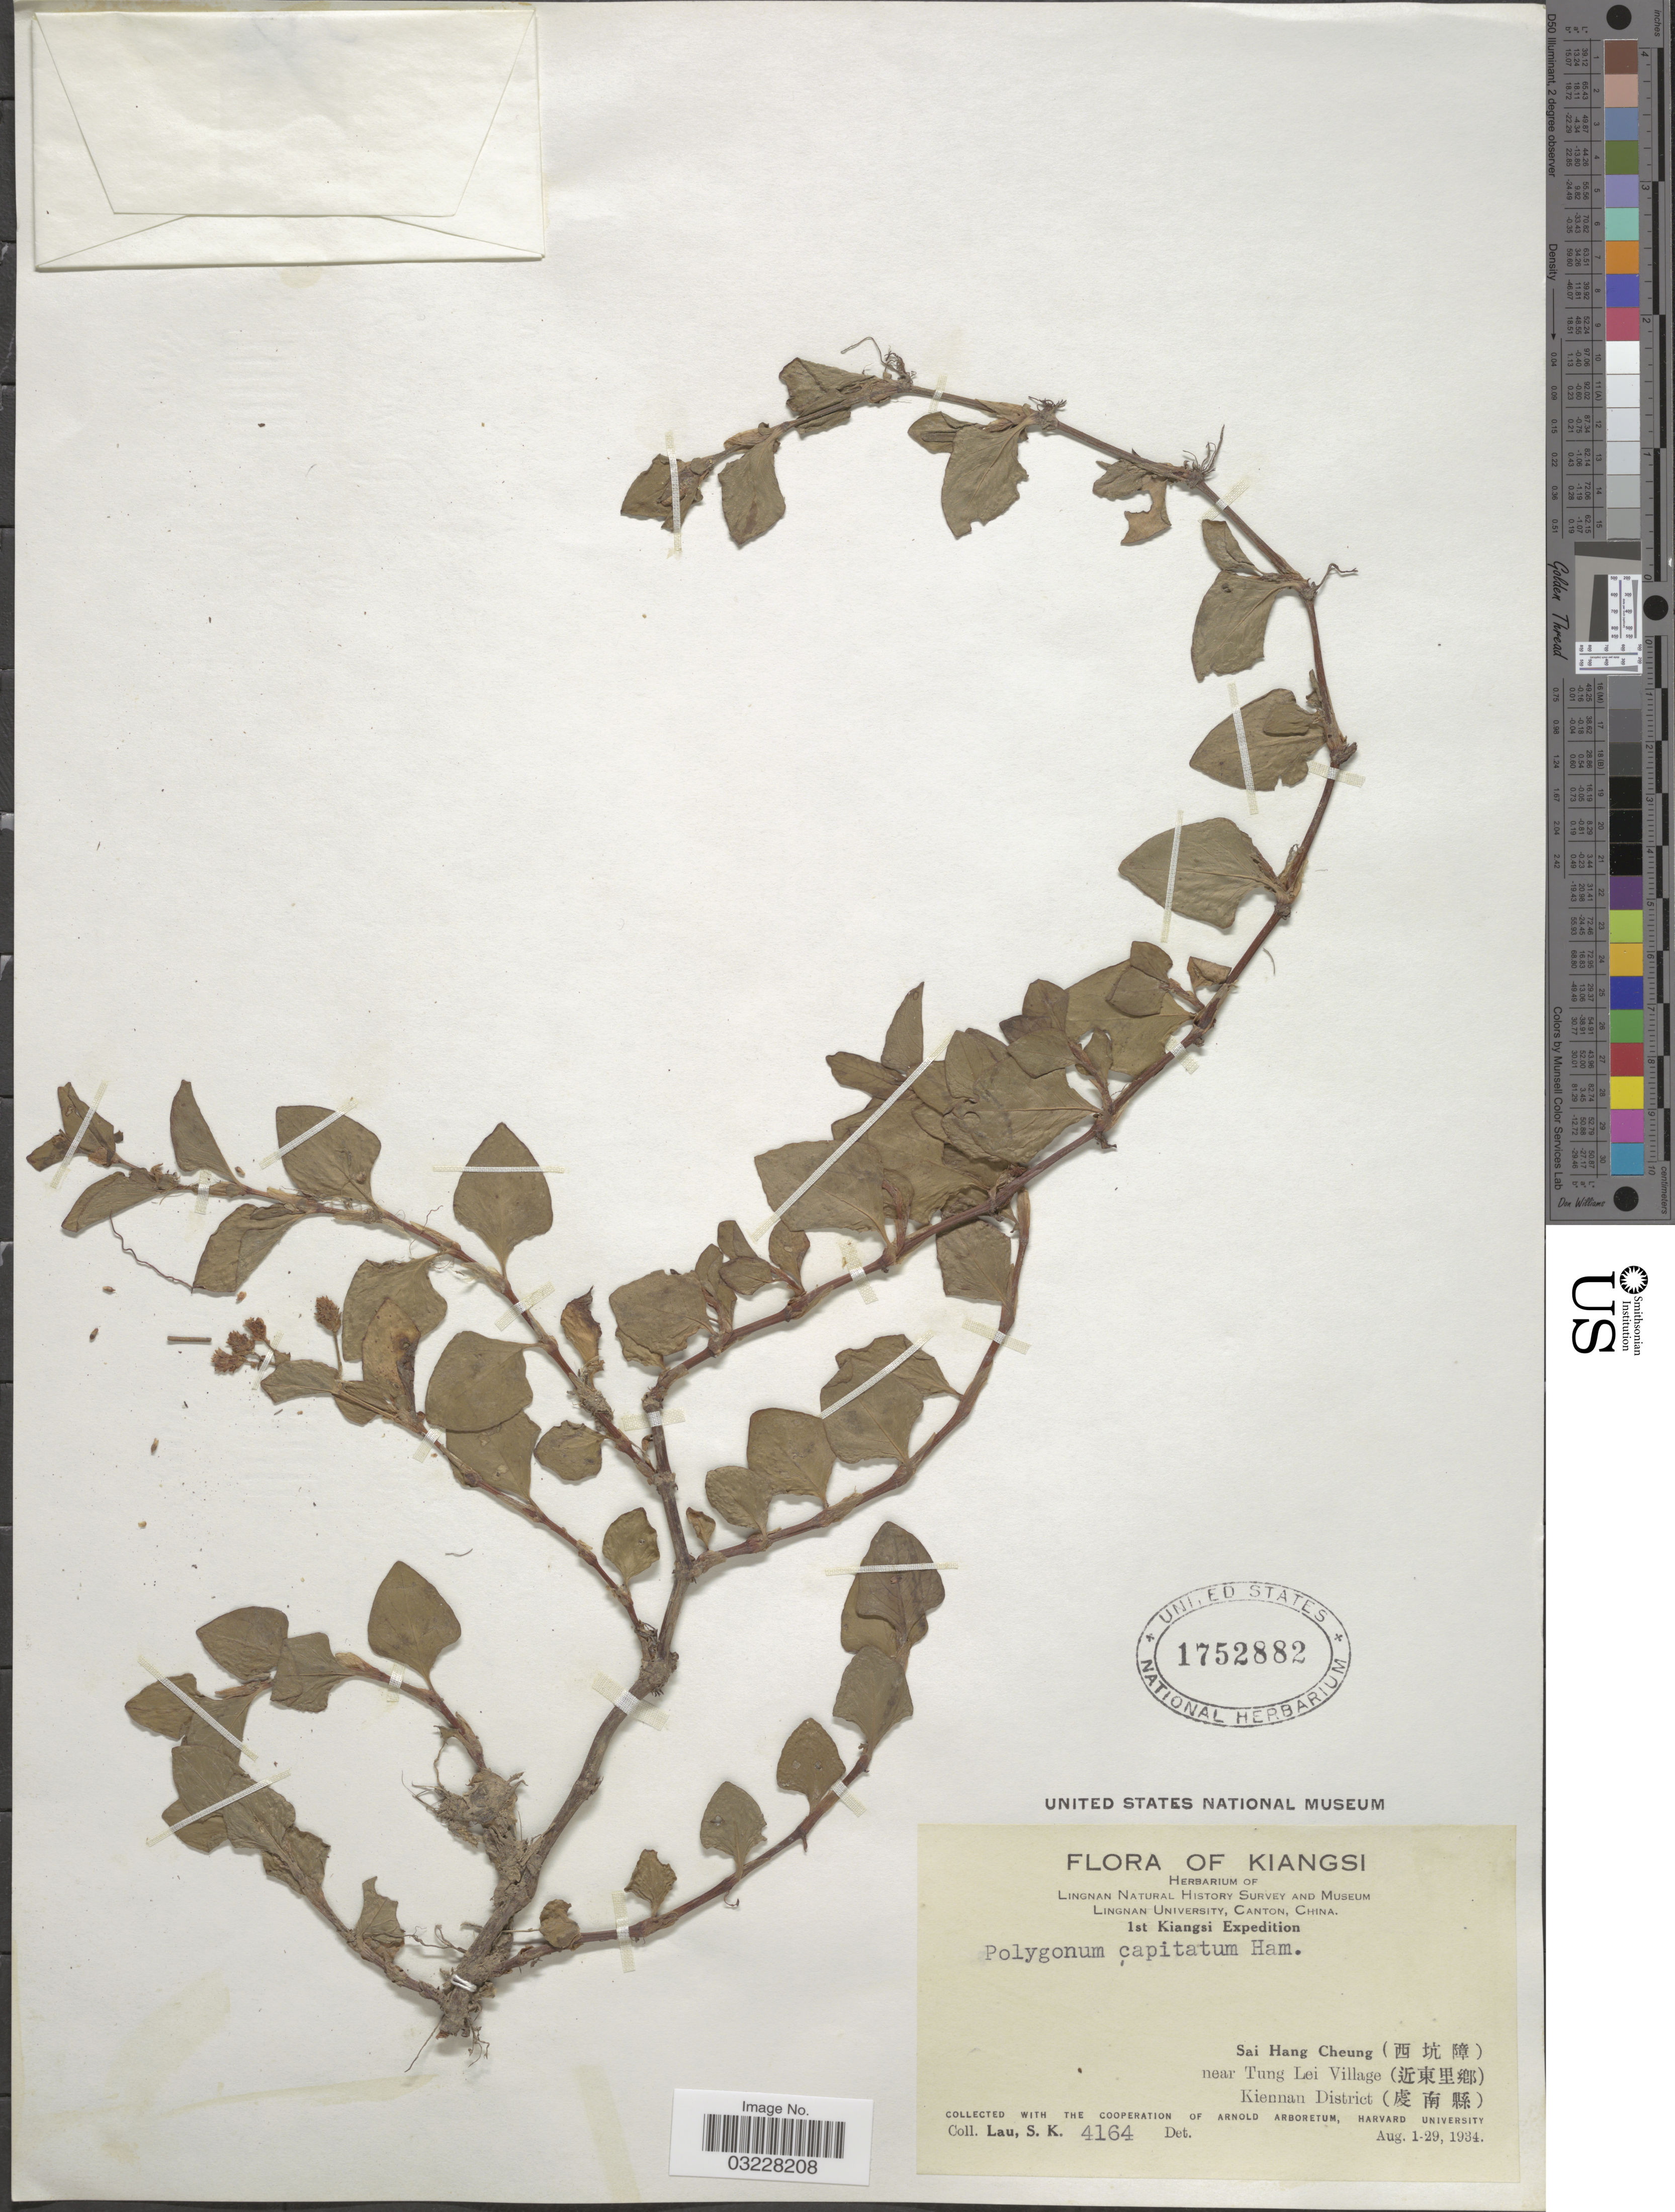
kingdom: Plantae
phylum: Tracheophyta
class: Magnoliopsida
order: Caryophyllales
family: Polygonaceae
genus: Polygonum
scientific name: Polygonum capitatum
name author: Buch.-Ham. ex D. Don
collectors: S. K. Lau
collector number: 4164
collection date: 1934-08-01/1934-08-29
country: China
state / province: Jiangxi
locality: Kiangsi. Sai Hang Cheung (X) near Tung Lei Village (X), Kiennan District (X).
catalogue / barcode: US 1752882